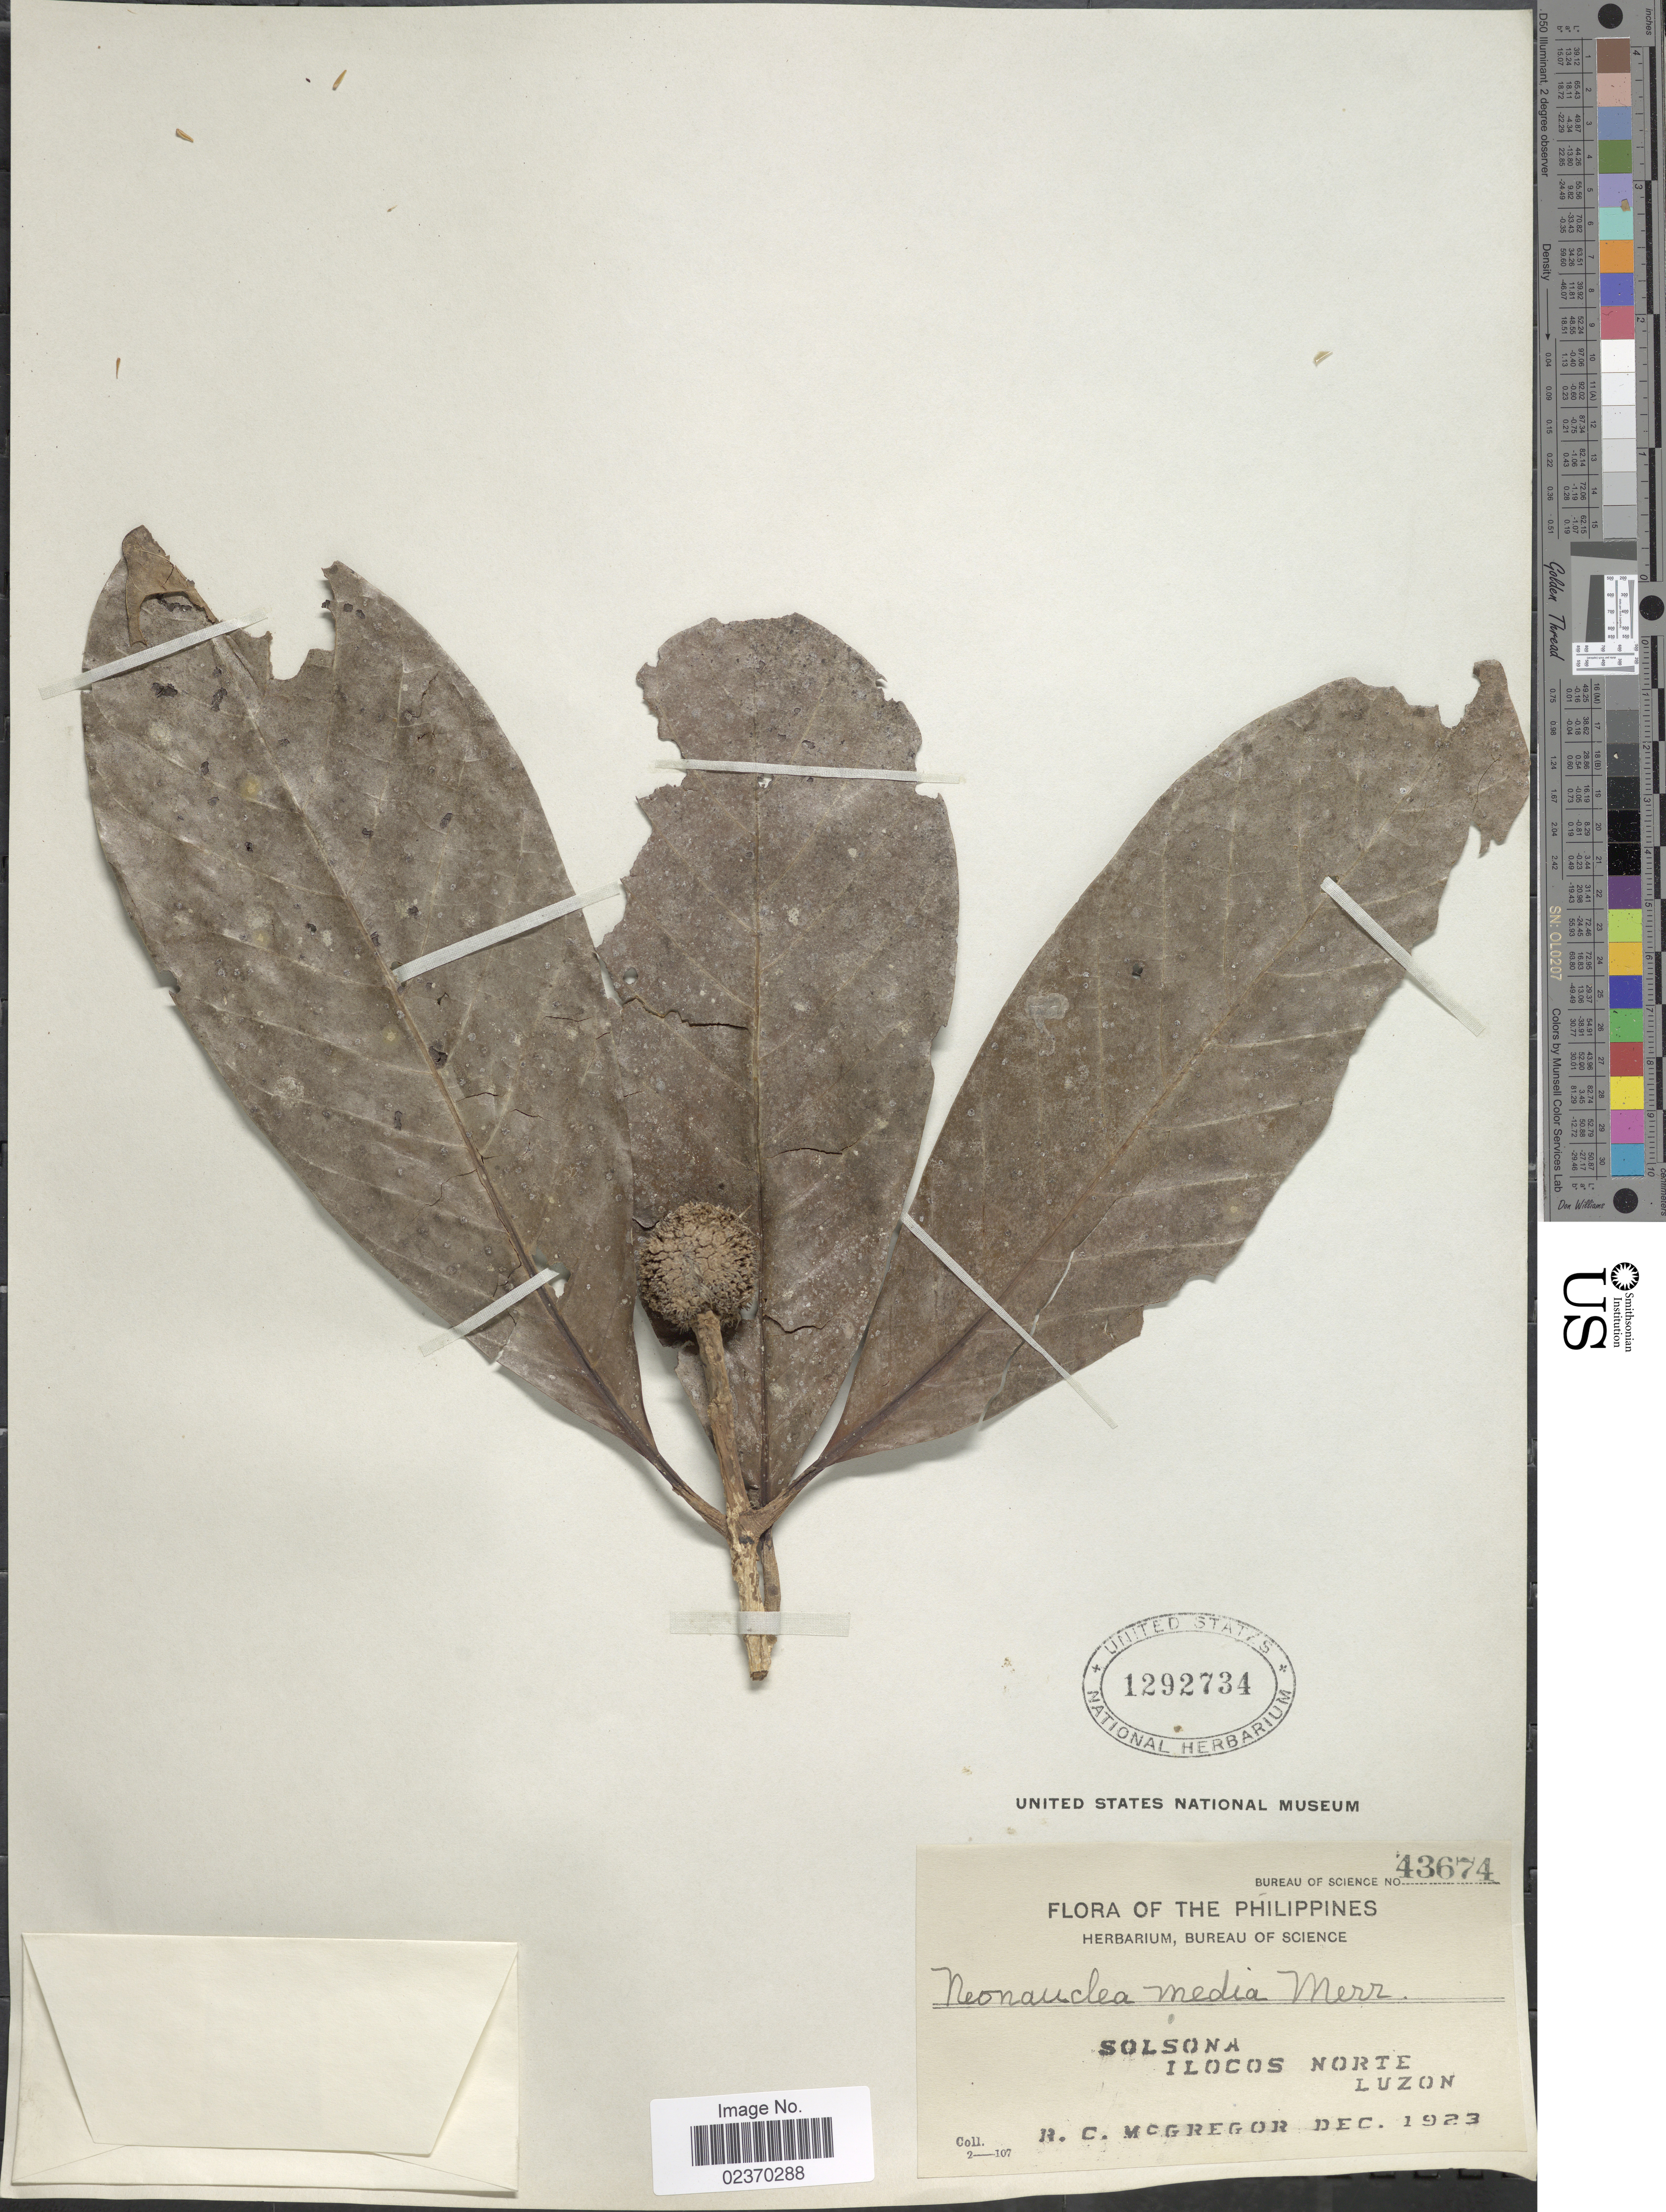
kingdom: Plantae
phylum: Tracheophyta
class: Magnoliopsida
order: Gentianales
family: Rubiaceae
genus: Neonauclea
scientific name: Neonauclea media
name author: (Havil.) Merr.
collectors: R. C. McGregor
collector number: Bureau of Science 43674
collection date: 1923-12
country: Philippines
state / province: Ilocos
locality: Solsona, Ilocos Norte, Luzon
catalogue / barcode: US 1292734